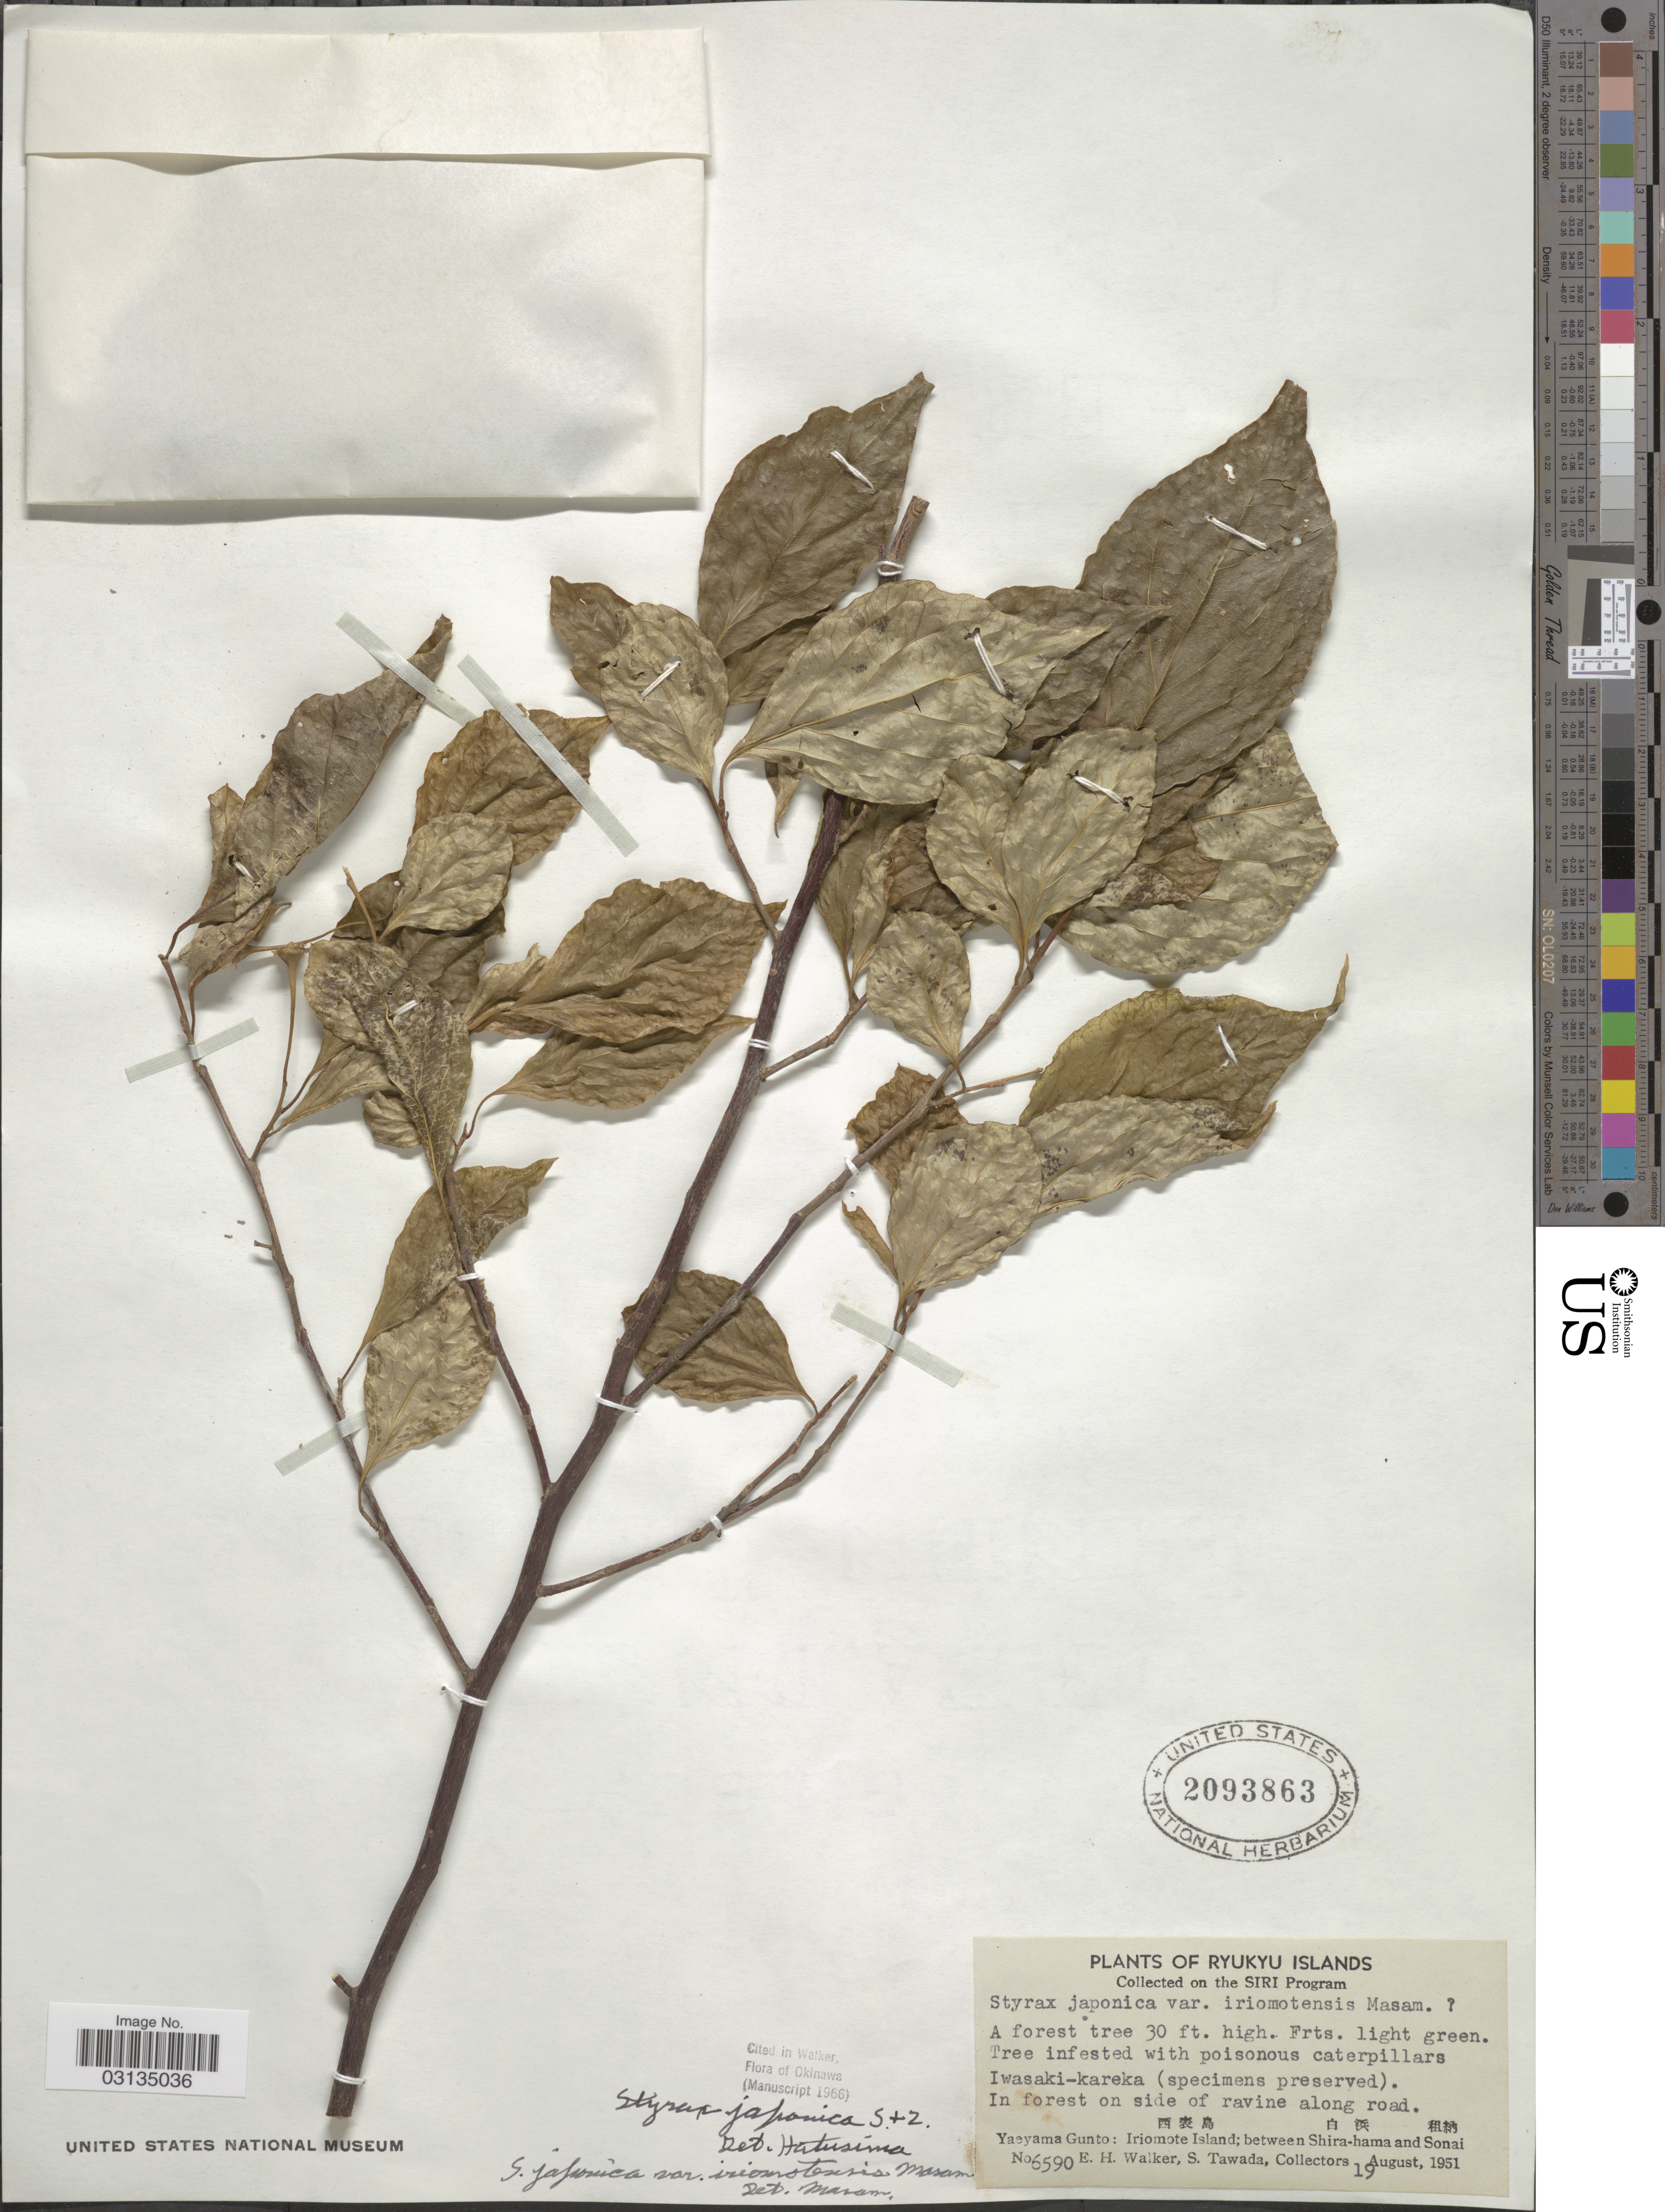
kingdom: Plantae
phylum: Tracheophyta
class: Magnoliopsida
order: Ericales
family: Styracaceae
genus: Styrax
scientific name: Styrax japonicus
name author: Siebold & Zucc.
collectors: E. H. Walker & S. Tawada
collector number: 6590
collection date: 1951-08-19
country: Japan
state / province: Okinawa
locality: Ryukyu Islands, Yaeyama Gunto: Iriomote Island: between Shira-hama and Sonai, In forest on side of ravine along road.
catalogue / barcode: US 2093863